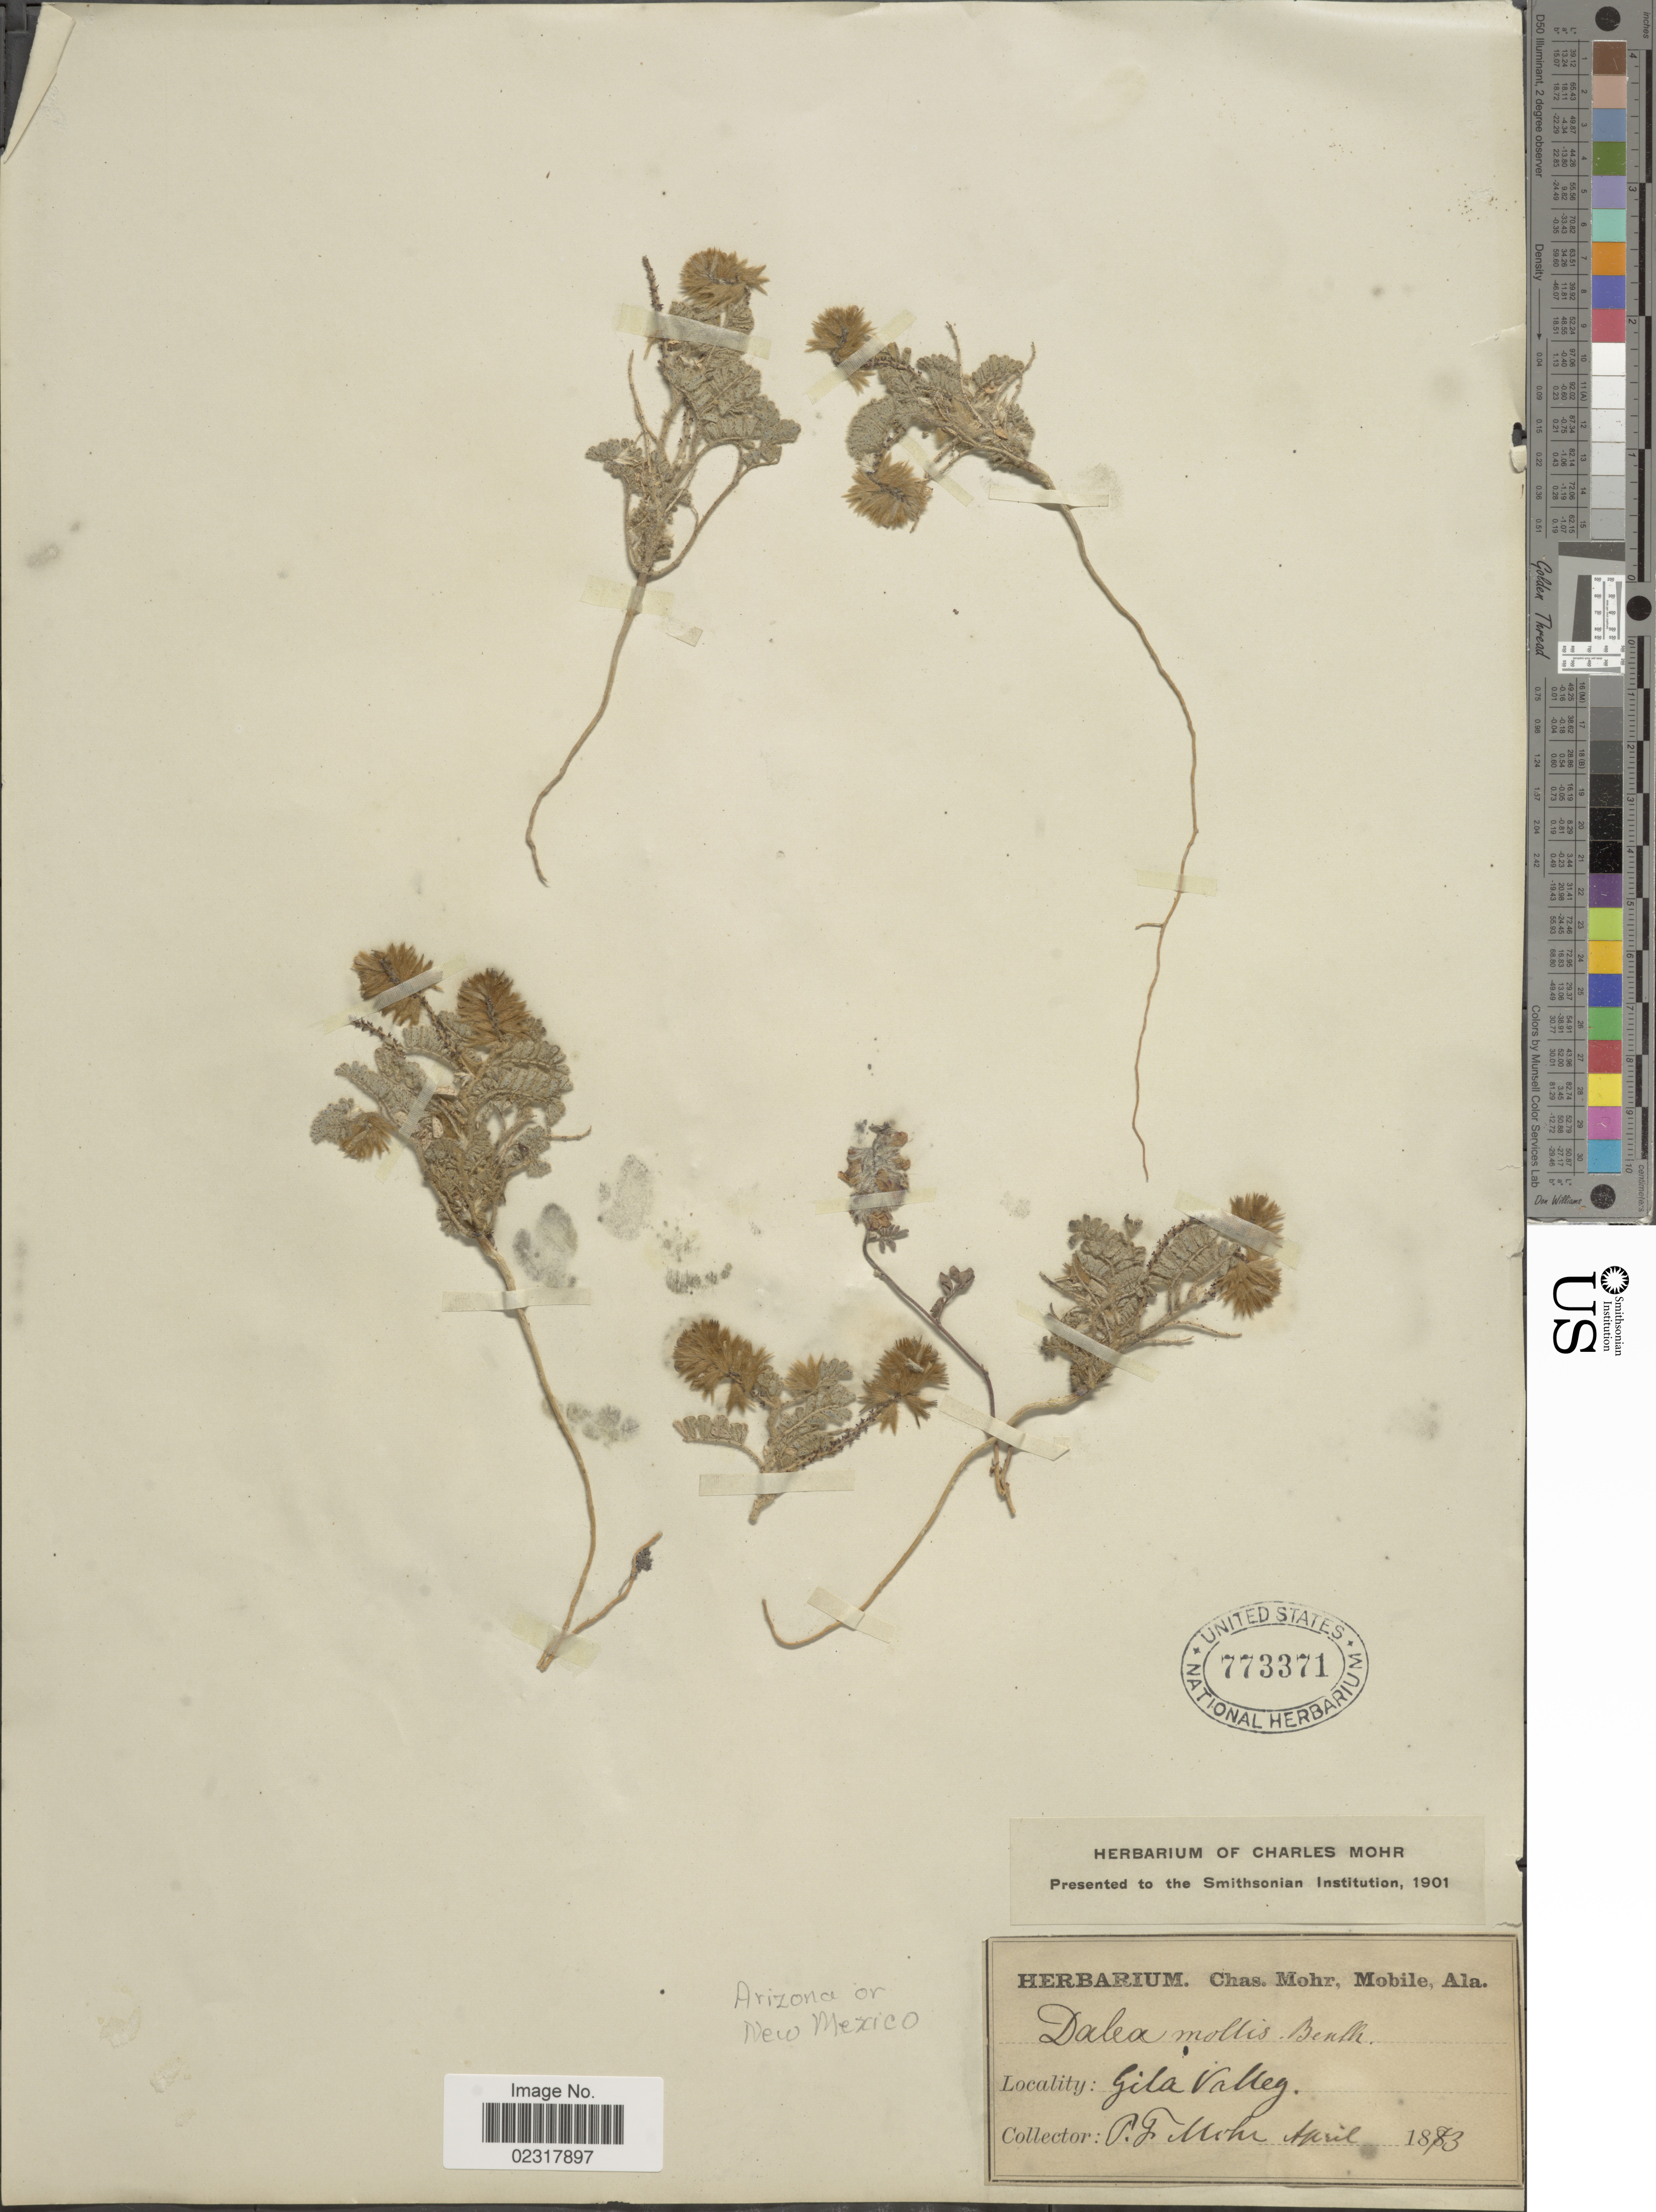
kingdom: Plantae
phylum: Tracheophyta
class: Magnoliopsida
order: Fabales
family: Fabaceae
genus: Dalea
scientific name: Dalea mollis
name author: Benth.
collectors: P. F. Mohr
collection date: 1873-04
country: United States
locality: Arizona or New Mexico. Gila Valley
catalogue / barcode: US 773371